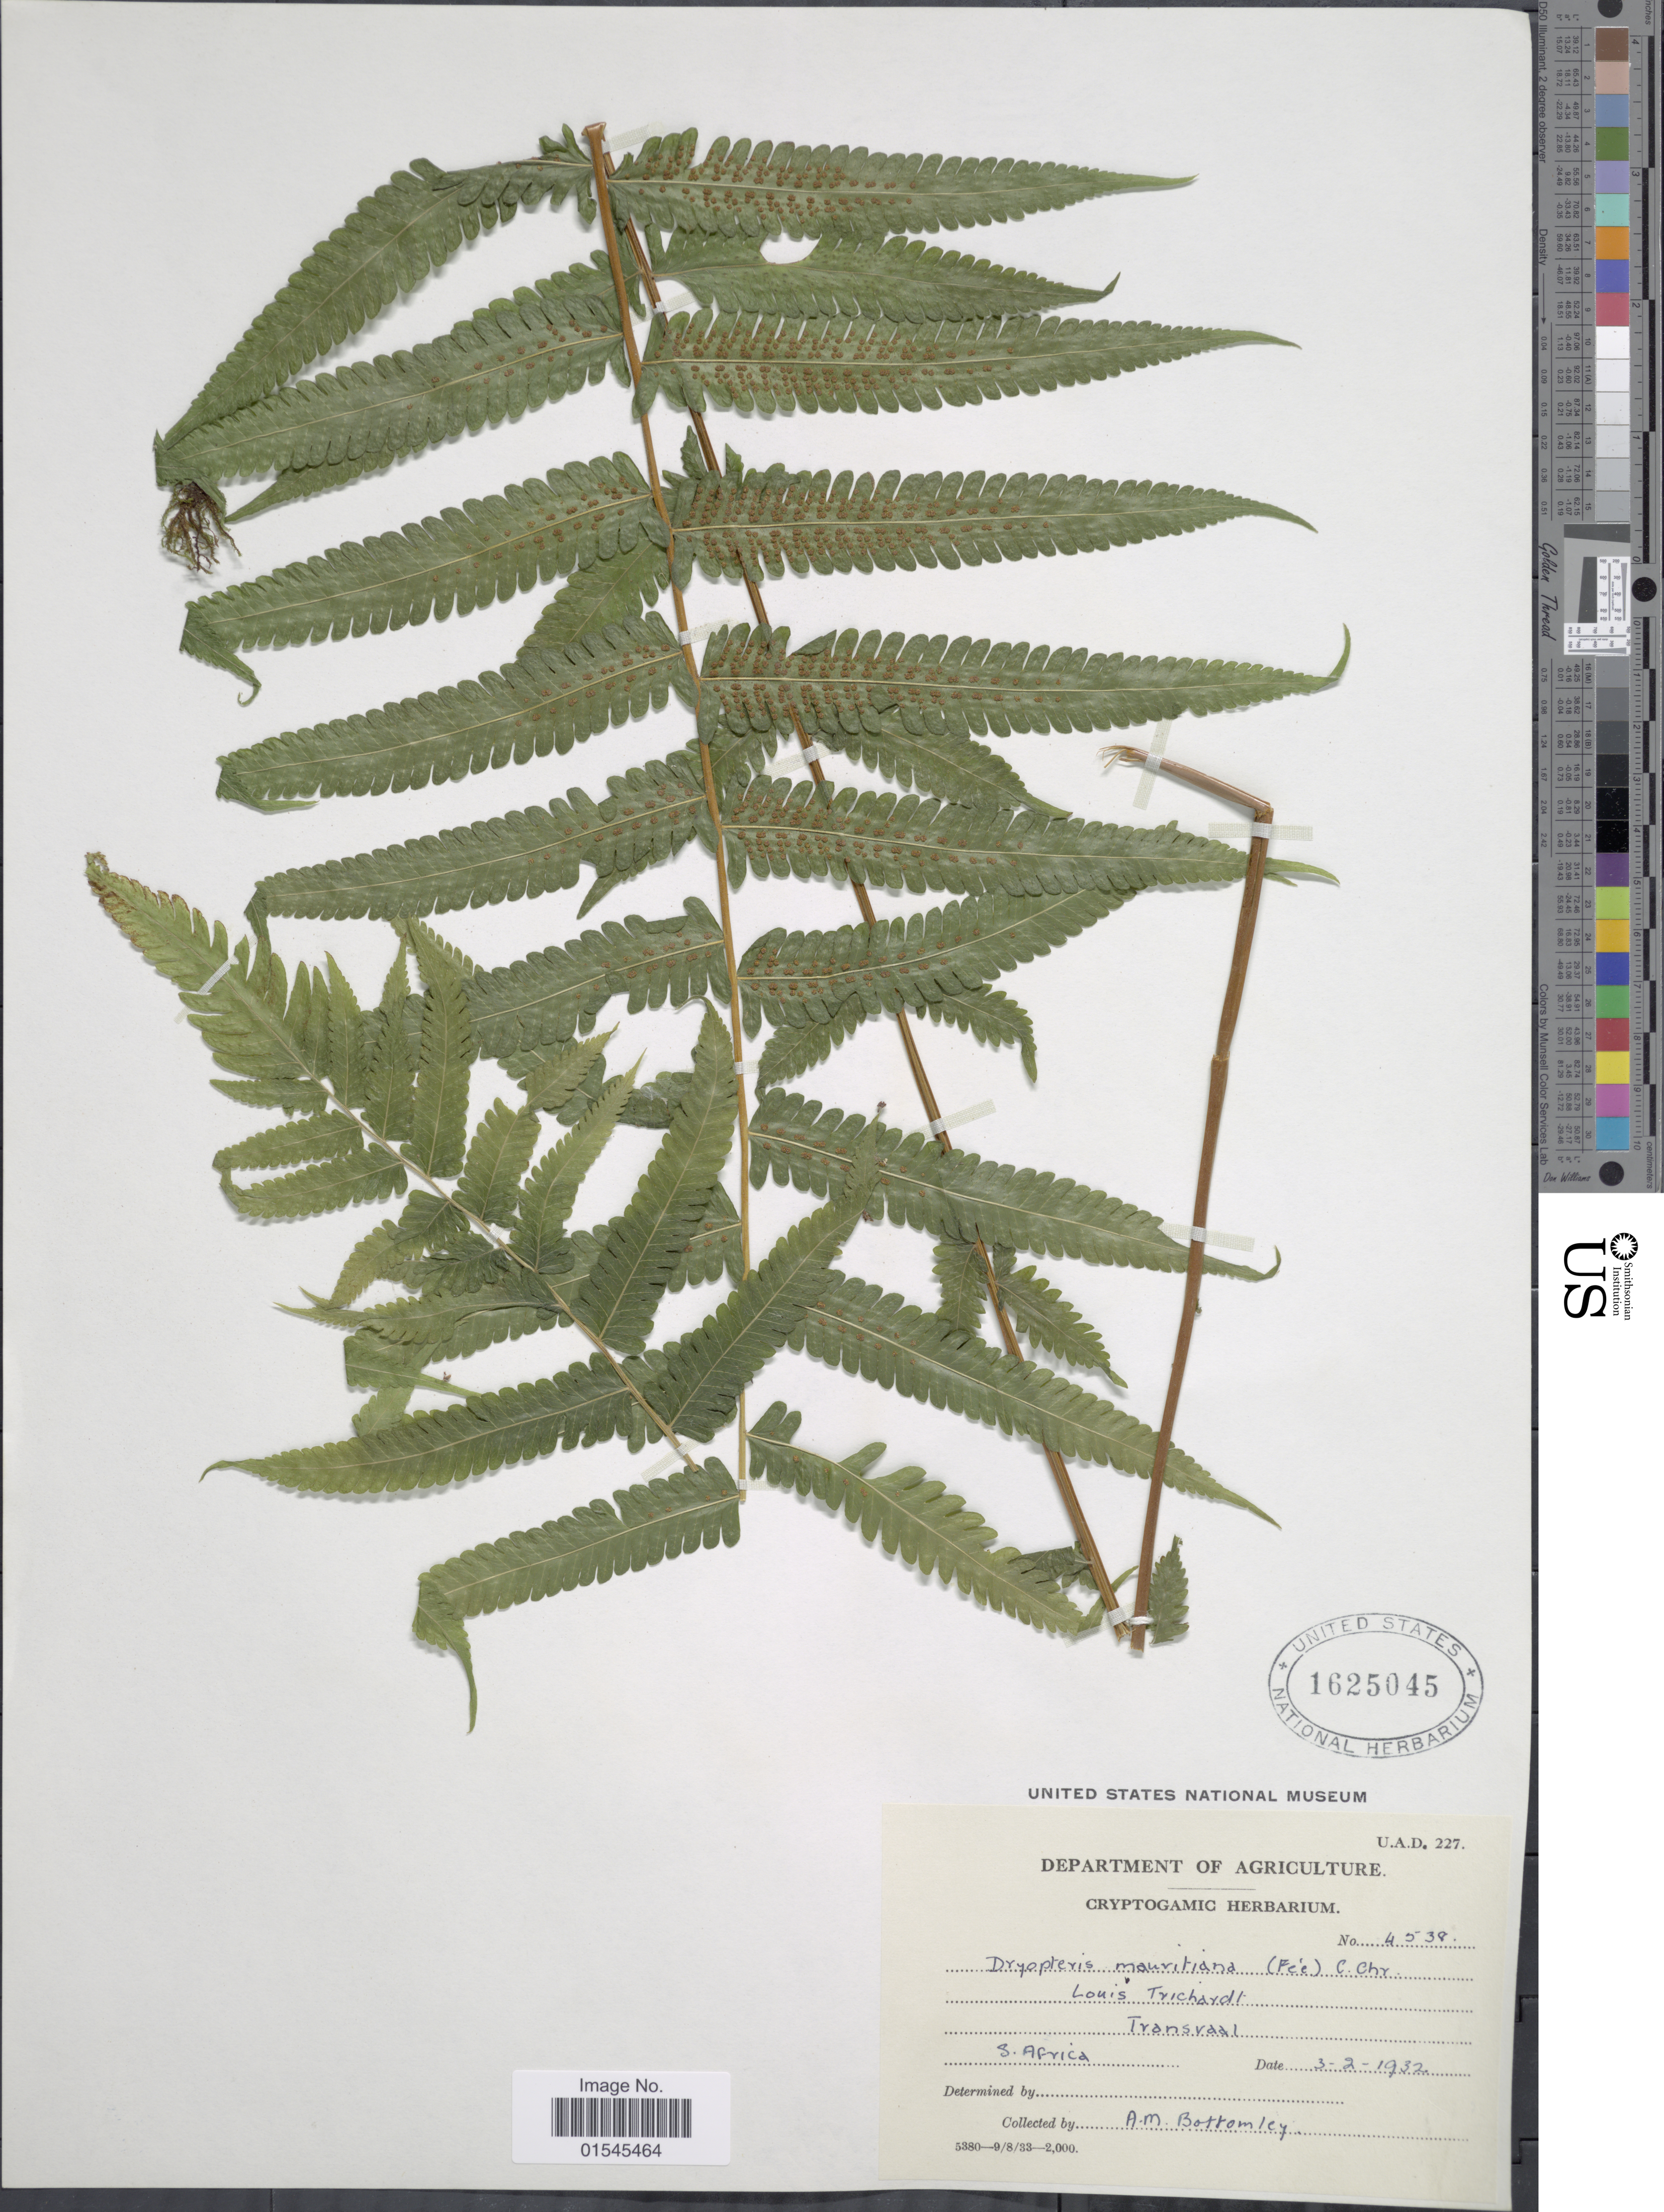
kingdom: Plantae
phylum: Tracheophyta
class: Polypodiopsida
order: Polypodiales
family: Thelypteridaceae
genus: Sphaerostephanos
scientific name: Sphaerostephanos elatus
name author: (Bojer) Holttum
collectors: A. Bottomley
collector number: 4539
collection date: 1932-02-03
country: South Africa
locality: Transvaal. S. Africa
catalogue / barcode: US 1625045